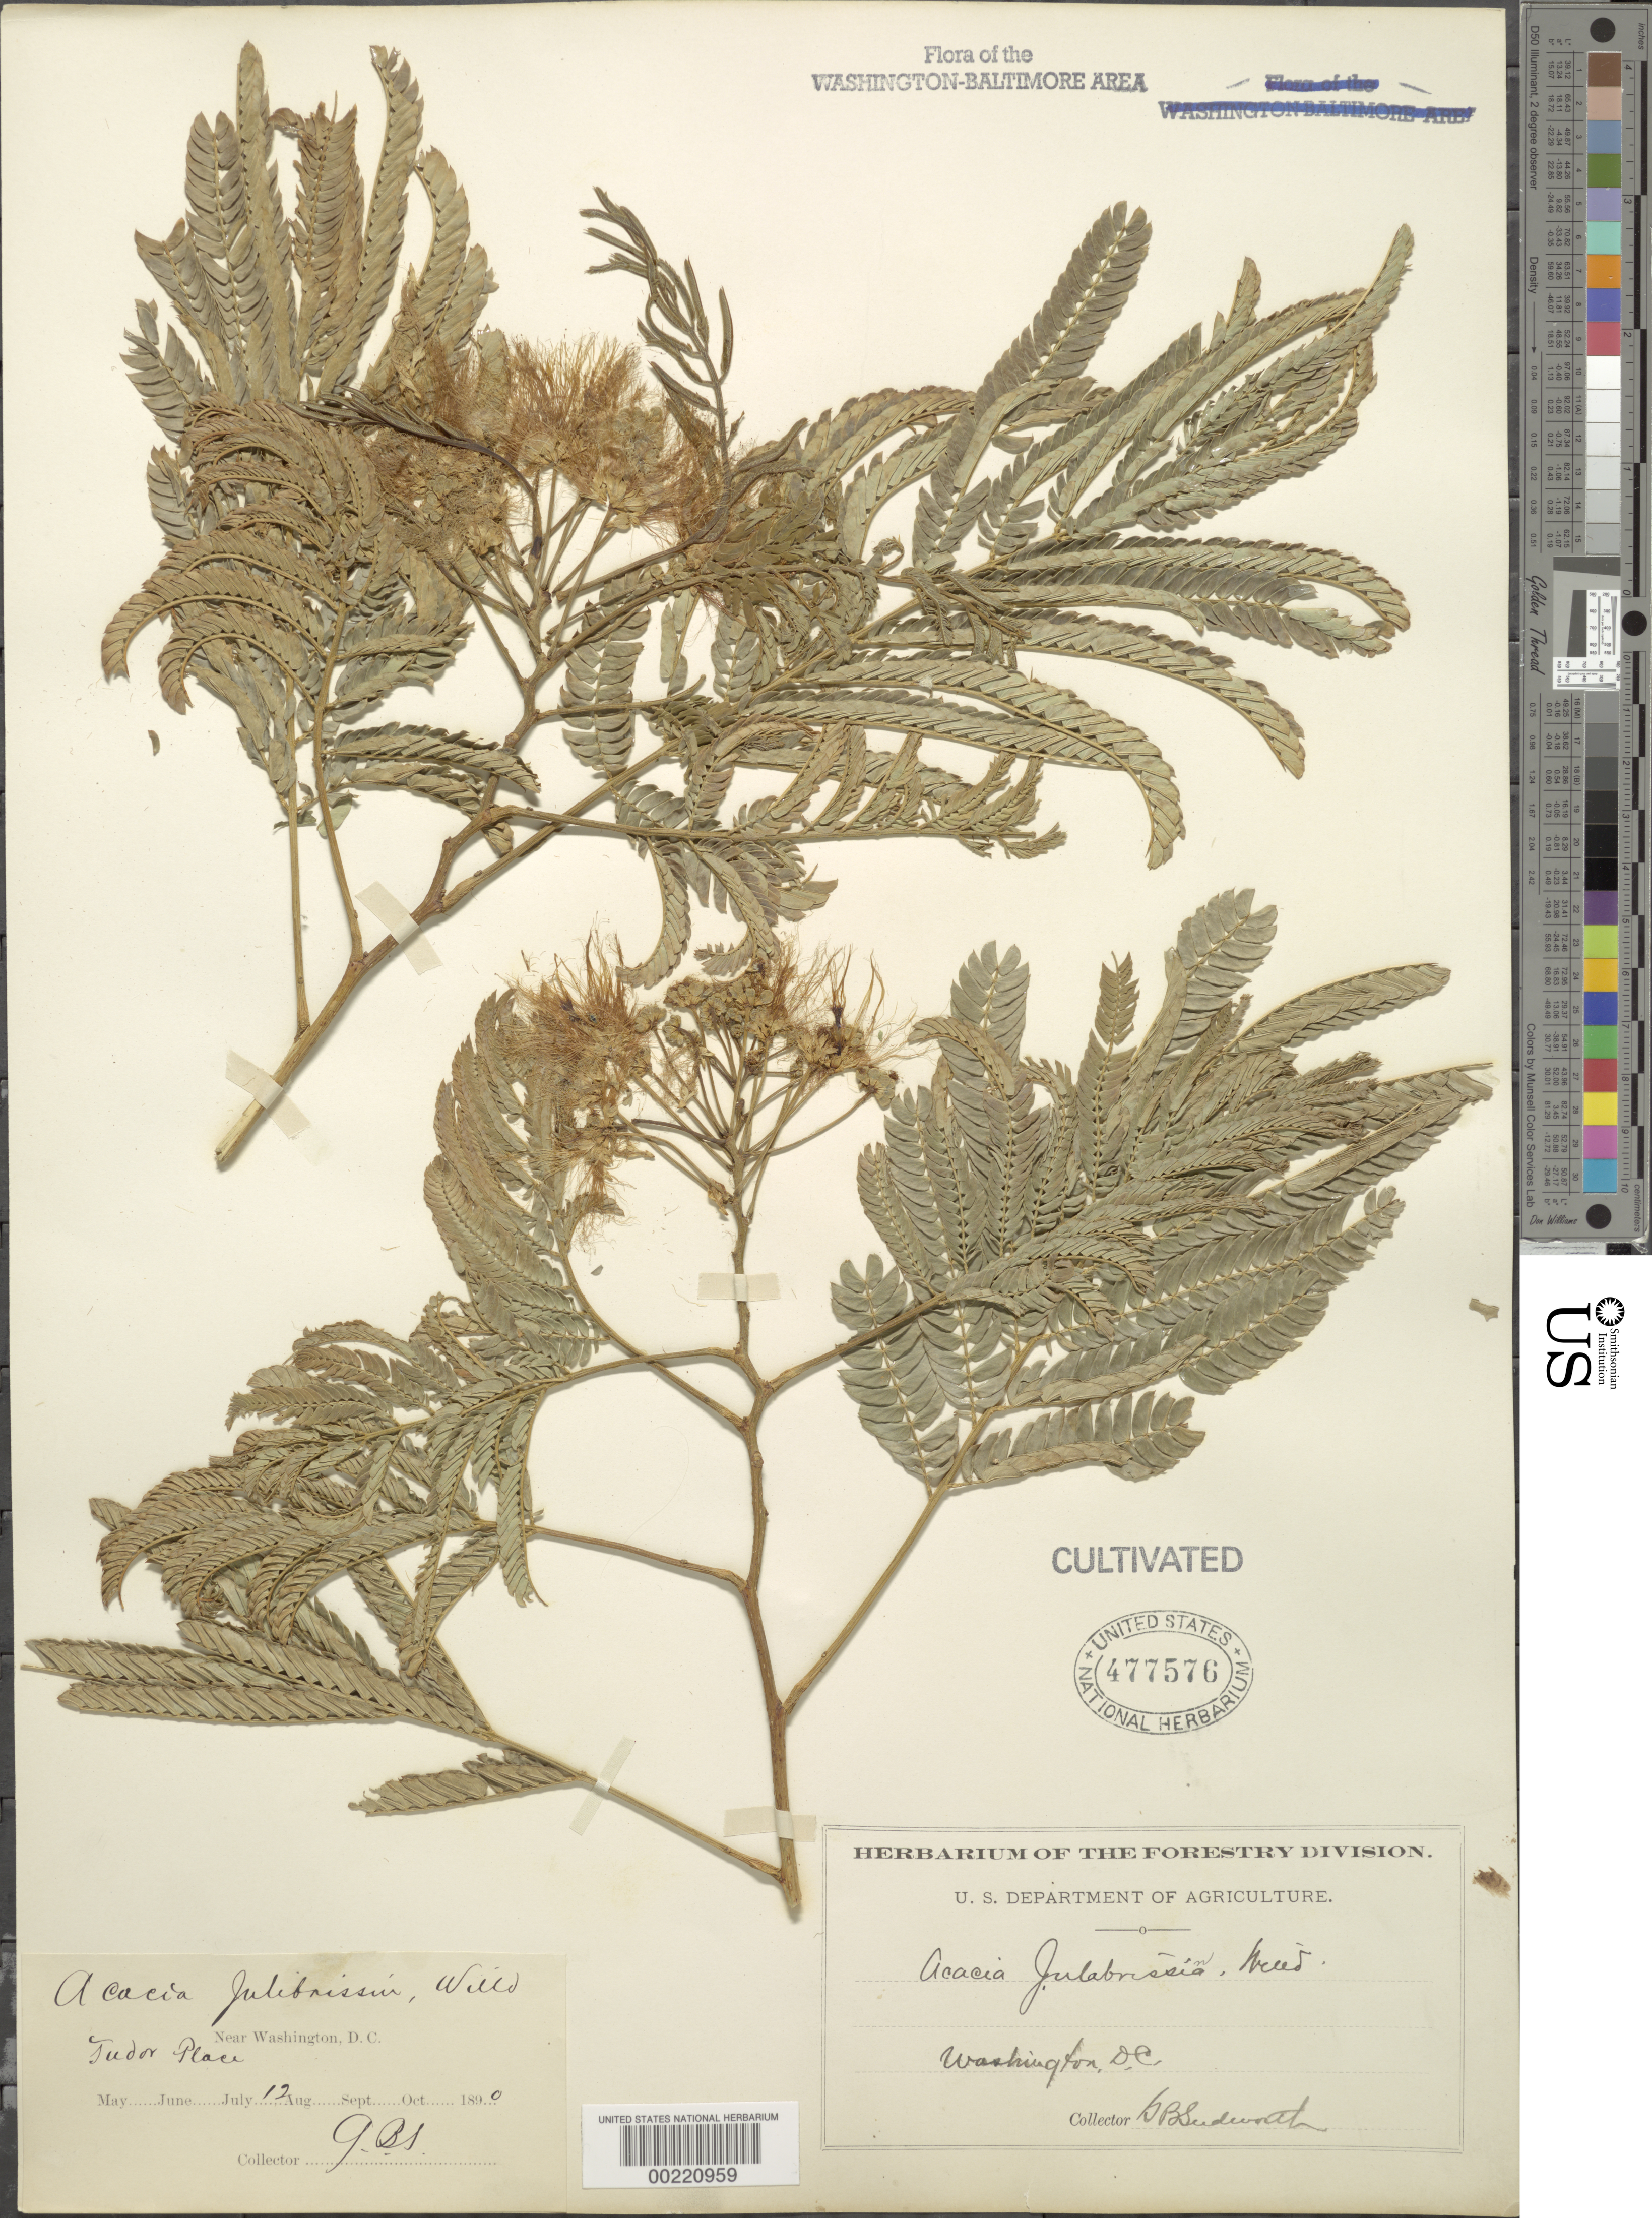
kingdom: Plantae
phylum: Tracheophyta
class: Magnoliopsida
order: Fabales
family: Fabaceae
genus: Albizia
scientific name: Albizia julibrissin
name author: Durazz.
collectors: G. B. Sudworth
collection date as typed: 12 Jul 1890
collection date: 1890-07-12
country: United States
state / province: District of Columbia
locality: Tutor Place, Washington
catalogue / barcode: US 477576